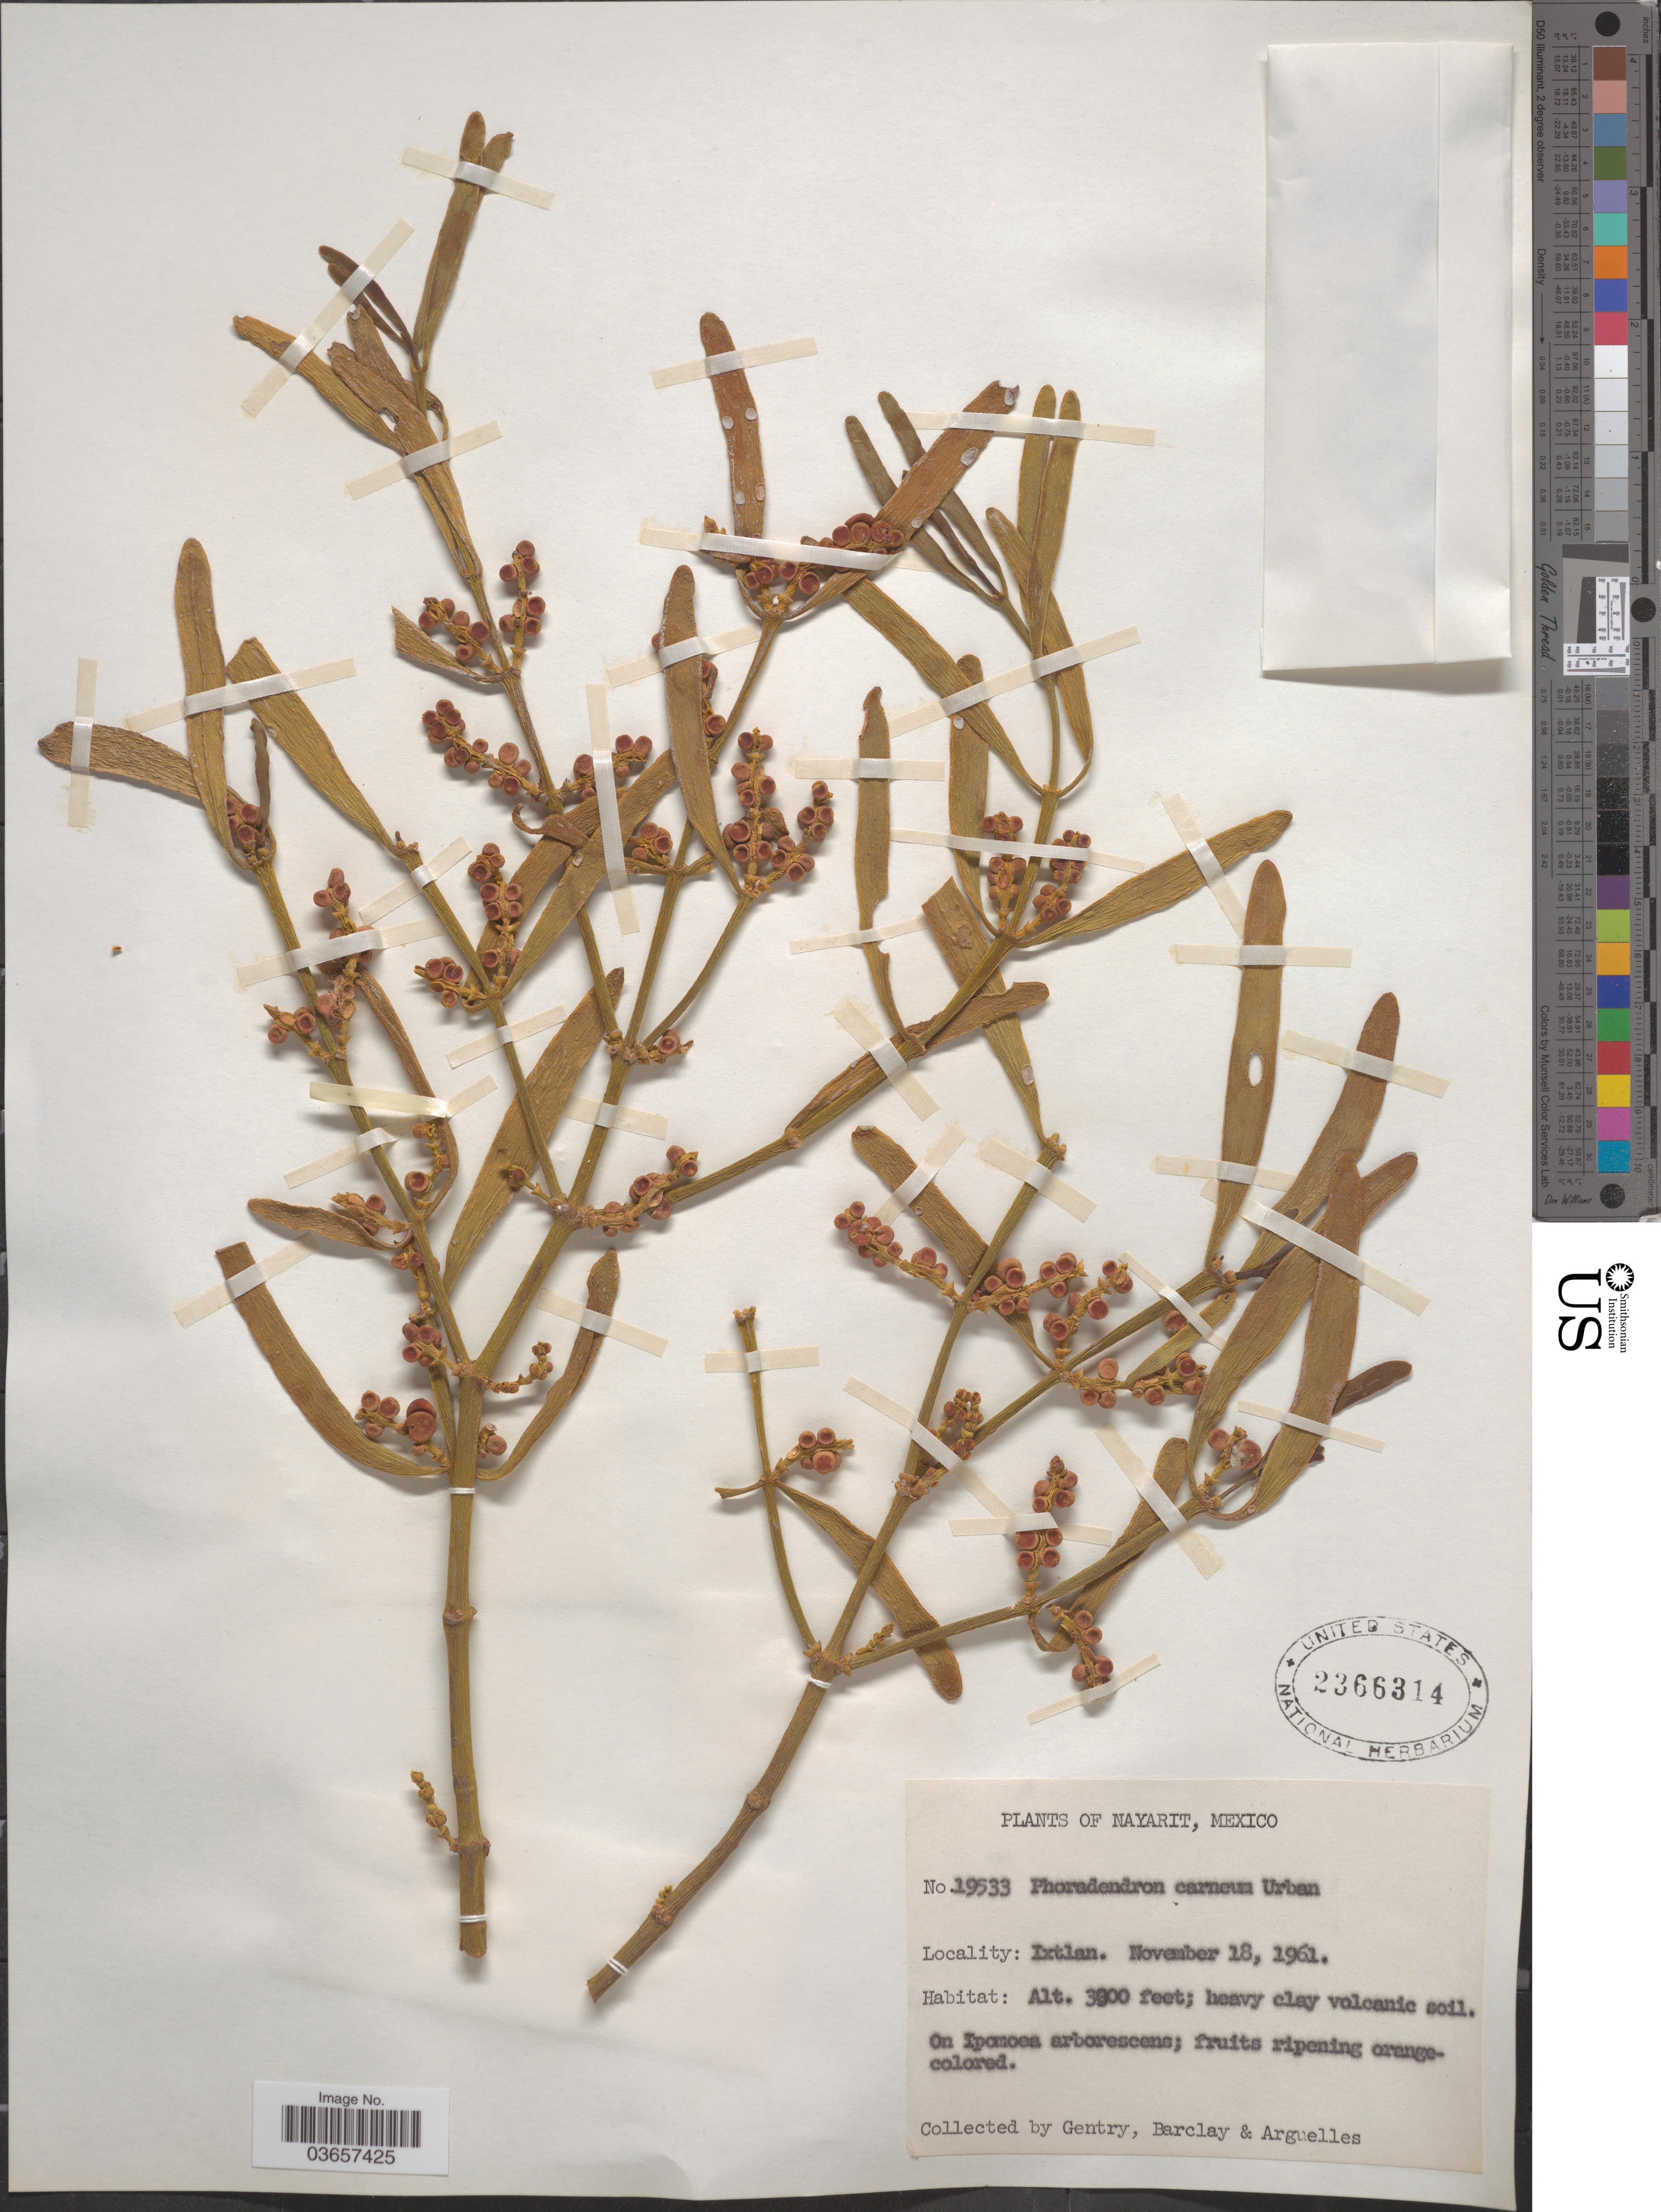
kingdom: Plantae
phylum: Tracheophyta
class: Magnoliopsida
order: Santalales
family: Viscaceae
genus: Phoradendron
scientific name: Phoradendron carneum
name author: Urb.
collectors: Gentry, --, -- Barclay & Arguelles, --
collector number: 19533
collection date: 1961-11-18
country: Mexico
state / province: Nayarit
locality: Ixtlan.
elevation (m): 914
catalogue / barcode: US 2366314